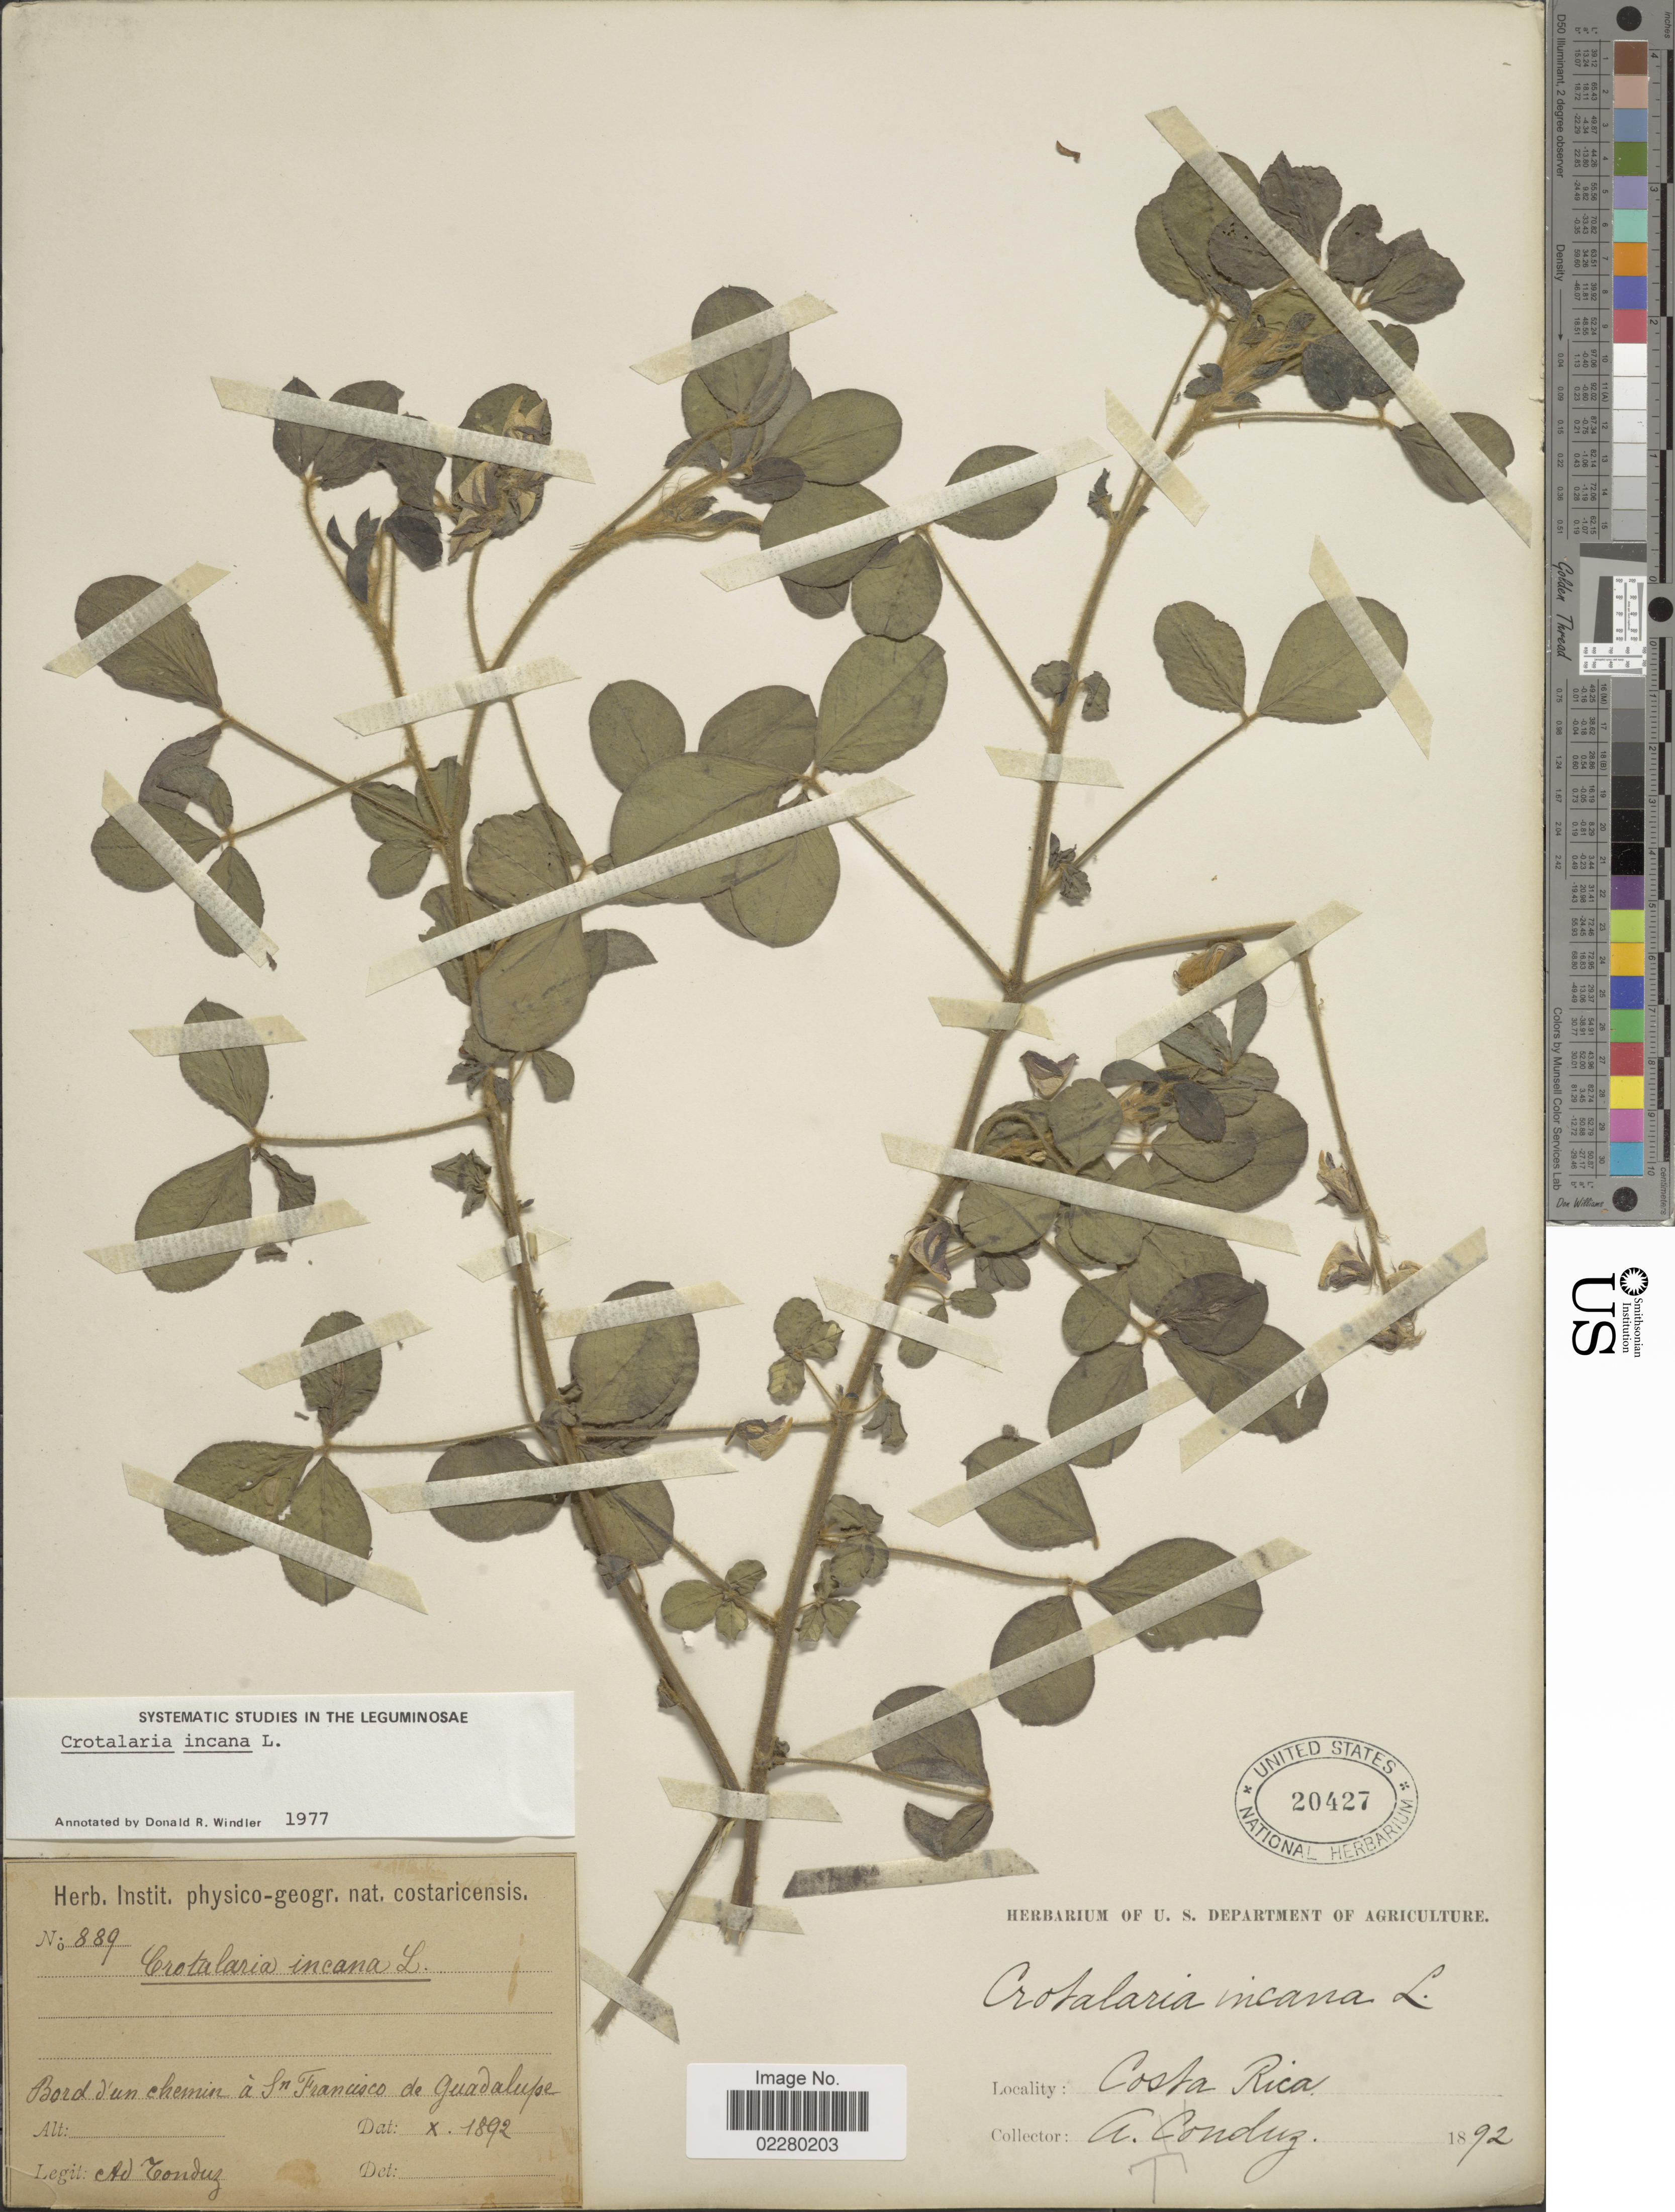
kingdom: Plantae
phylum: Tracheophyta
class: Magnoliopsida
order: Fabales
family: Fabaceae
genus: Crotalaria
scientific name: Crotalaria incana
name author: L.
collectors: A. Tonduz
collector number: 889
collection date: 1892-10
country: Costa Rica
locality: Bord d'un chemin á Sn Francisco de Guadalupe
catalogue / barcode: US 20427